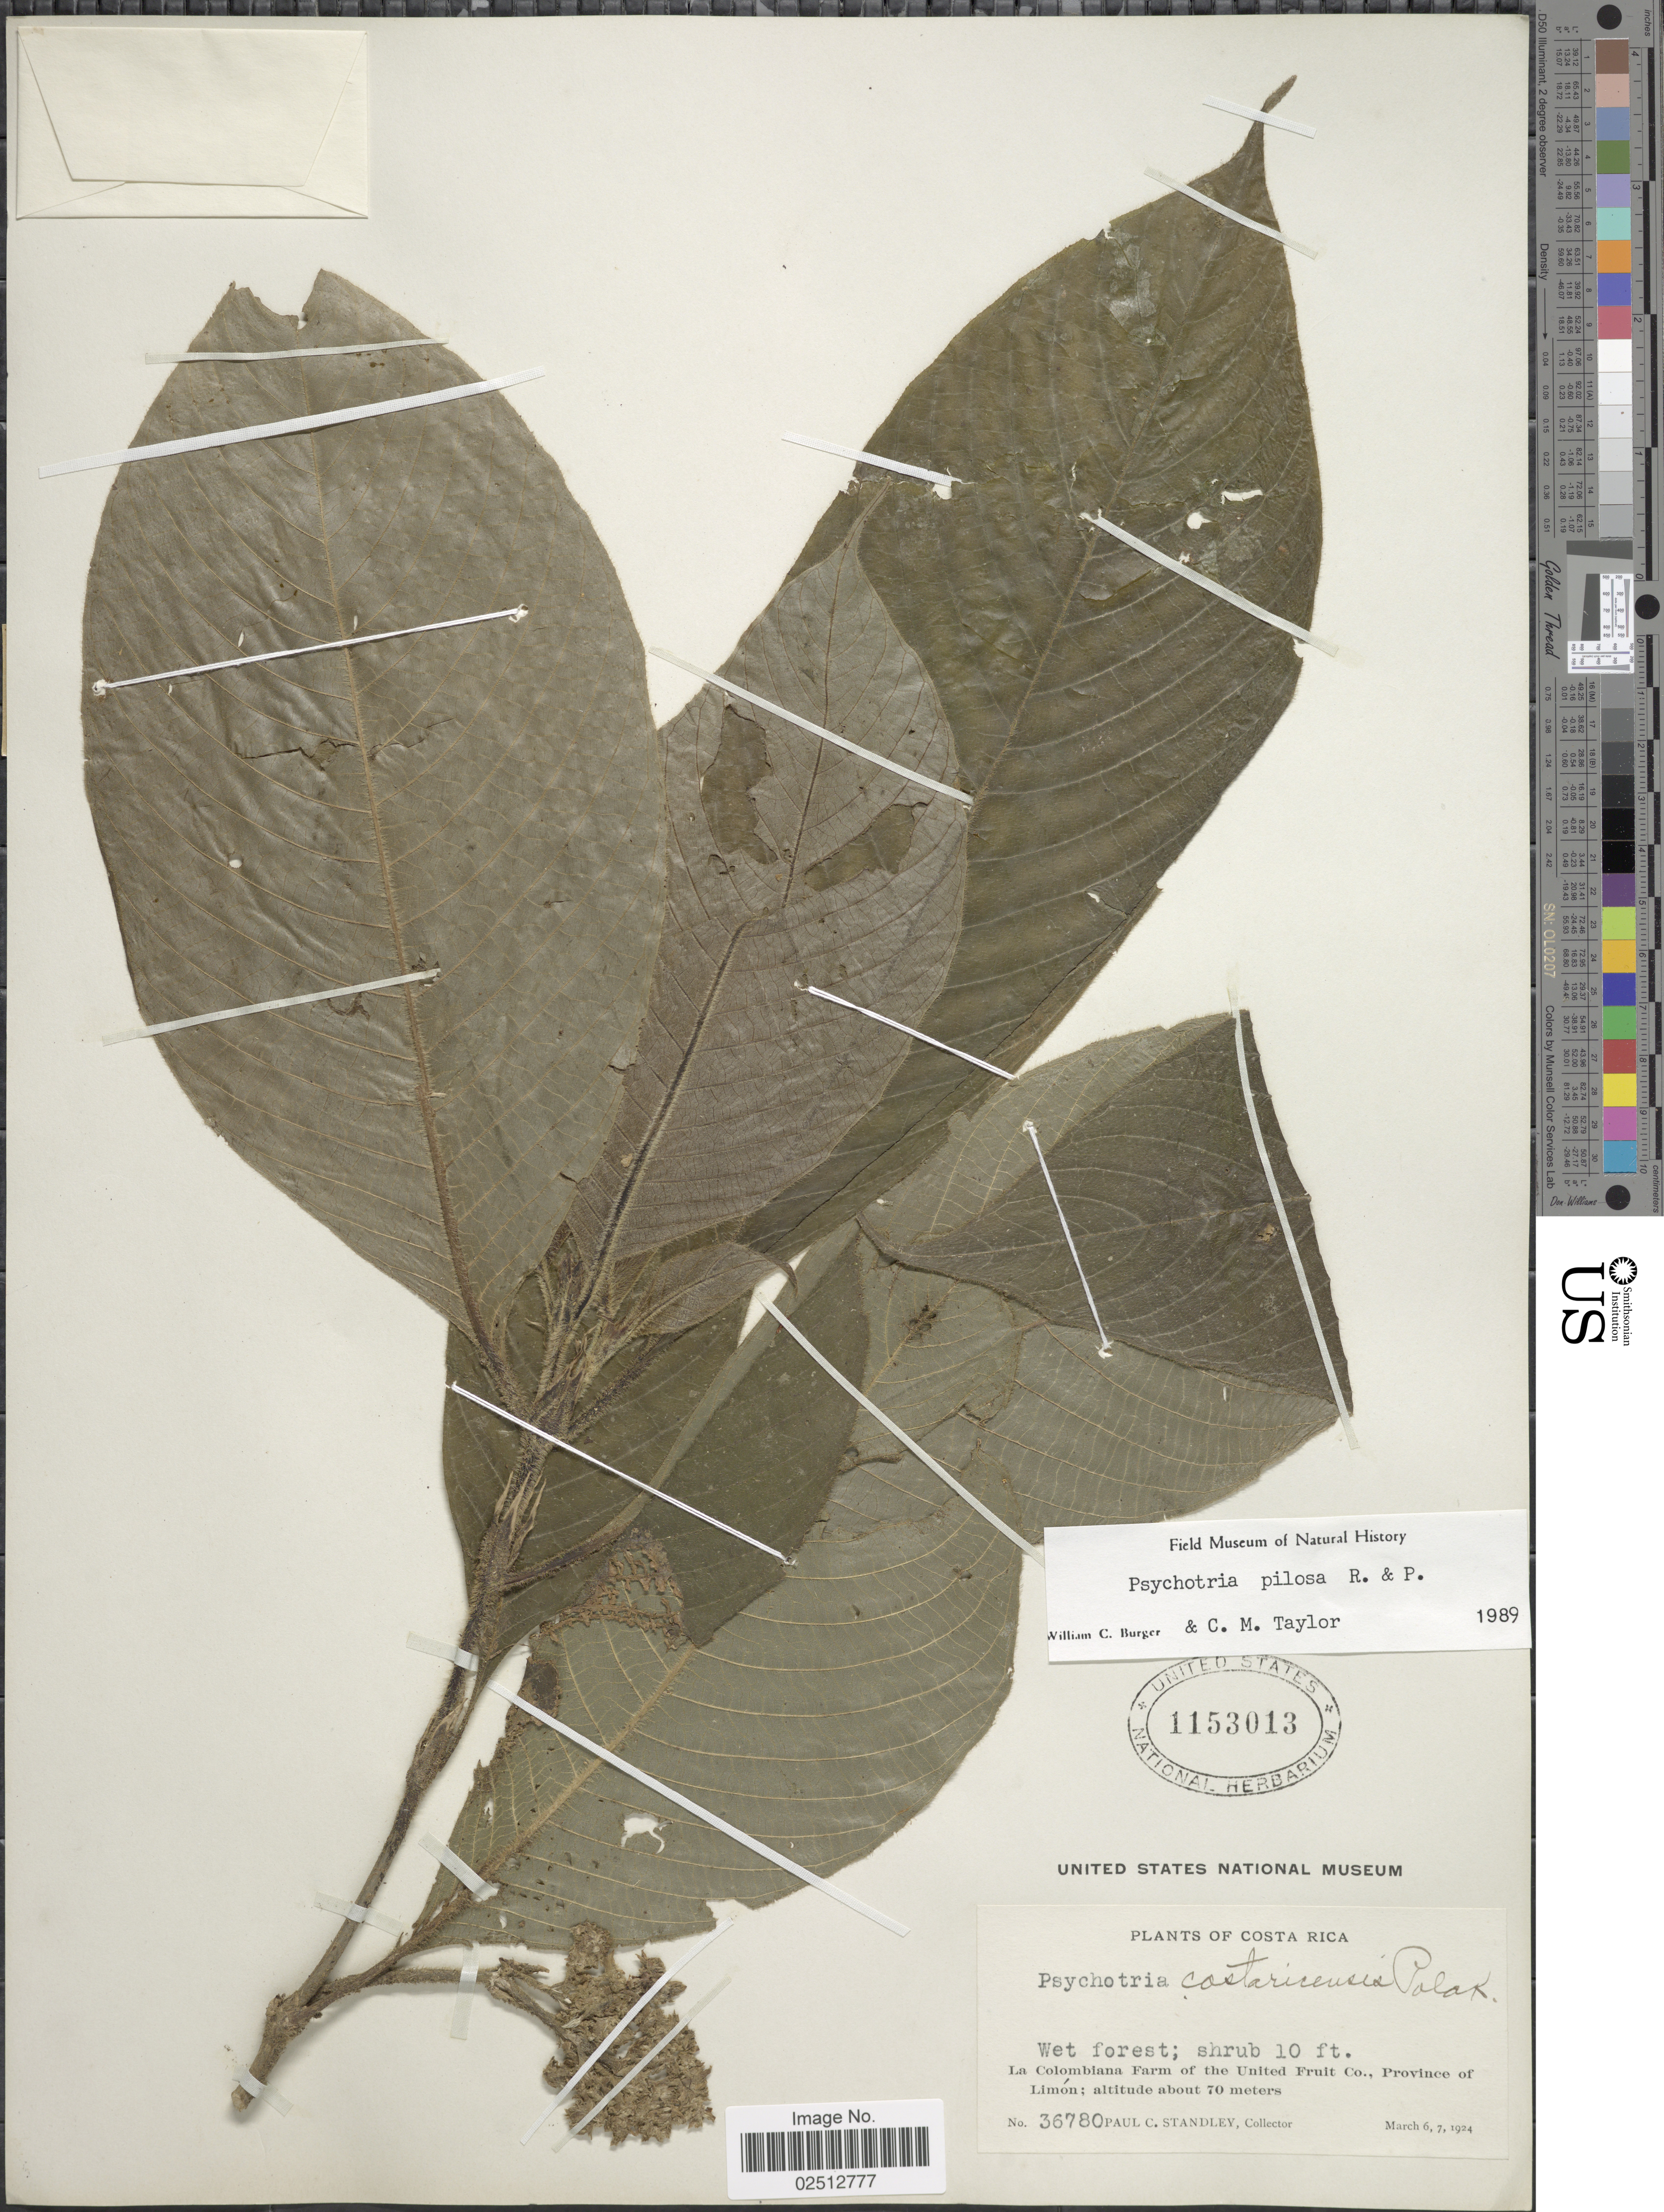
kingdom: Plantae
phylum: Tracheophyta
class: Magnoliopsida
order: Gentianales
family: Rubiaceae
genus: Psychotria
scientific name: Psychotria pilosa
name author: Ruiz & Pav.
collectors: P. C. Standley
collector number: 36780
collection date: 1924-03-06/1924-03-07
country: Costa Rica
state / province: Limón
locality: La Colombiana Farm of the United Fruit Co., Province of Limon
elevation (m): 70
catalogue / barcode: US 1153013